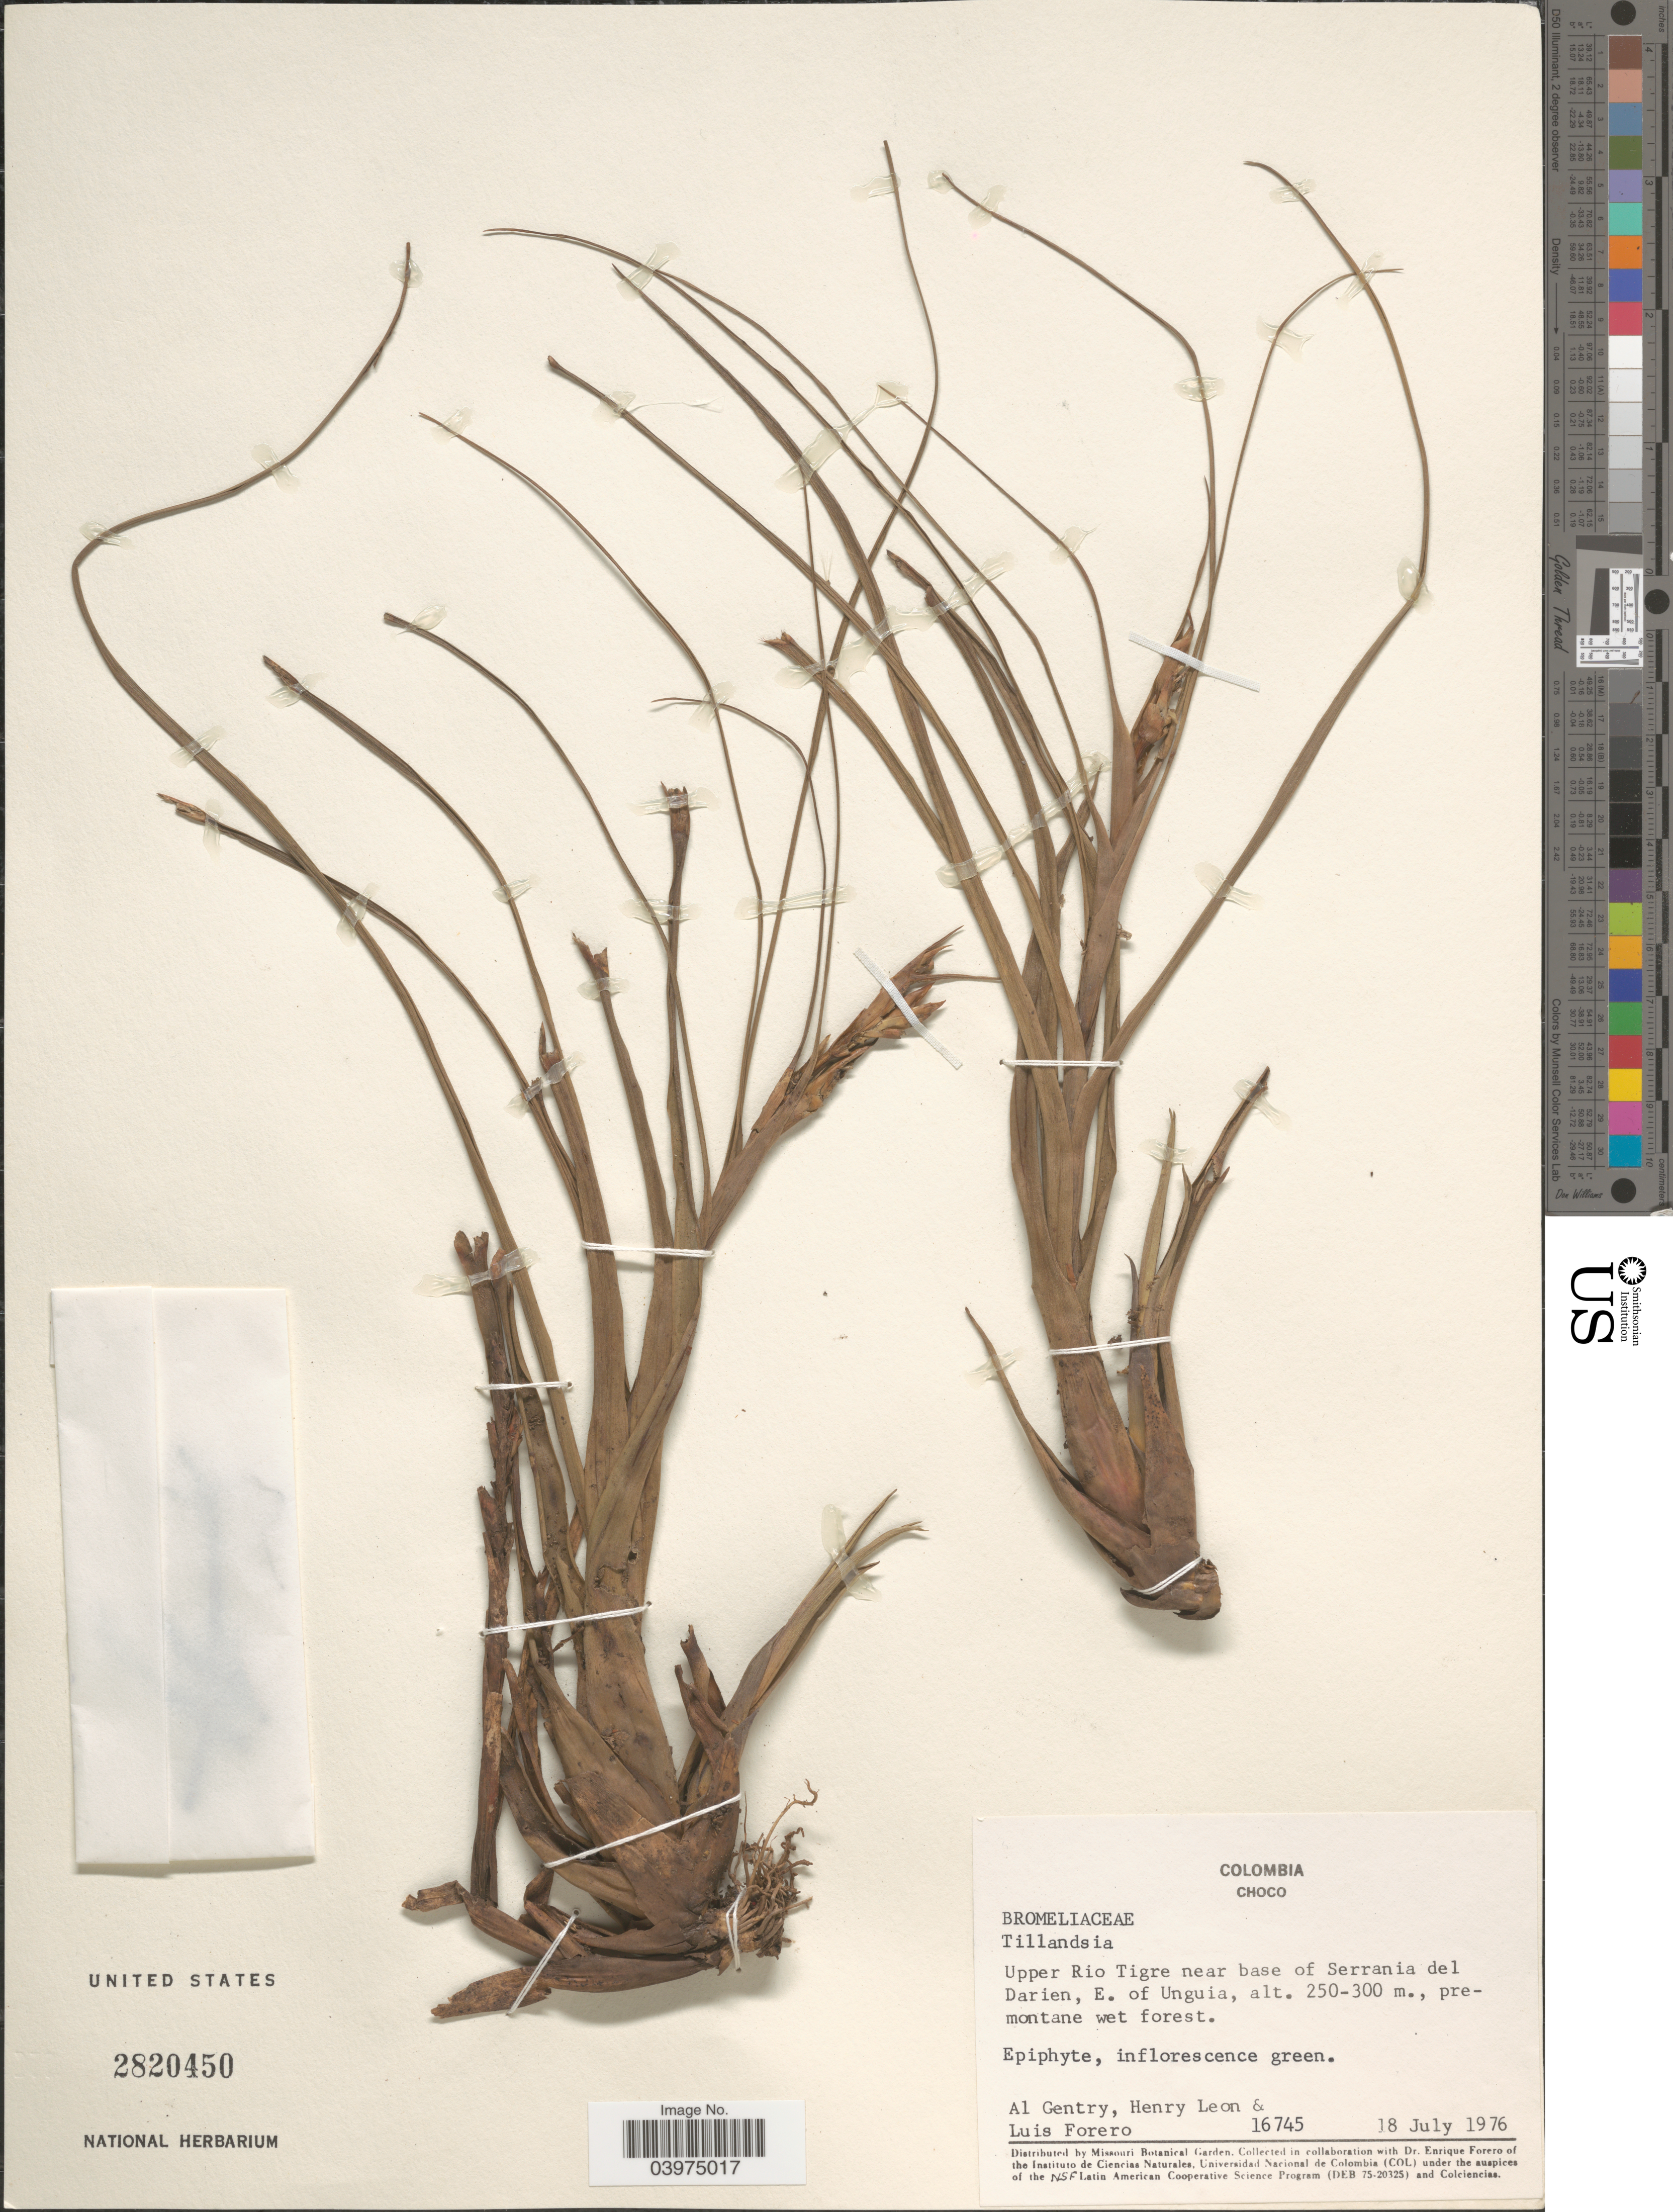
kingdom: Plantae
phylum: Tracheophyta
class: Liliopsida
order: Poales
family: Bromeliaceae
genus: Tillandsia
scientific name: Tillandsia sp.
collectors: A. H. Gentry, Henry Leon & L. Forero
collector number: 16745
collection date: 1976-07-18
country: Colombia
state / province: Chocó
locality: Upper Rio Tigre near base of Serrania del Darien, E. of Unguia, premontane wet forest.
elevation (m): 250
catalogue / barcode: US 2820450